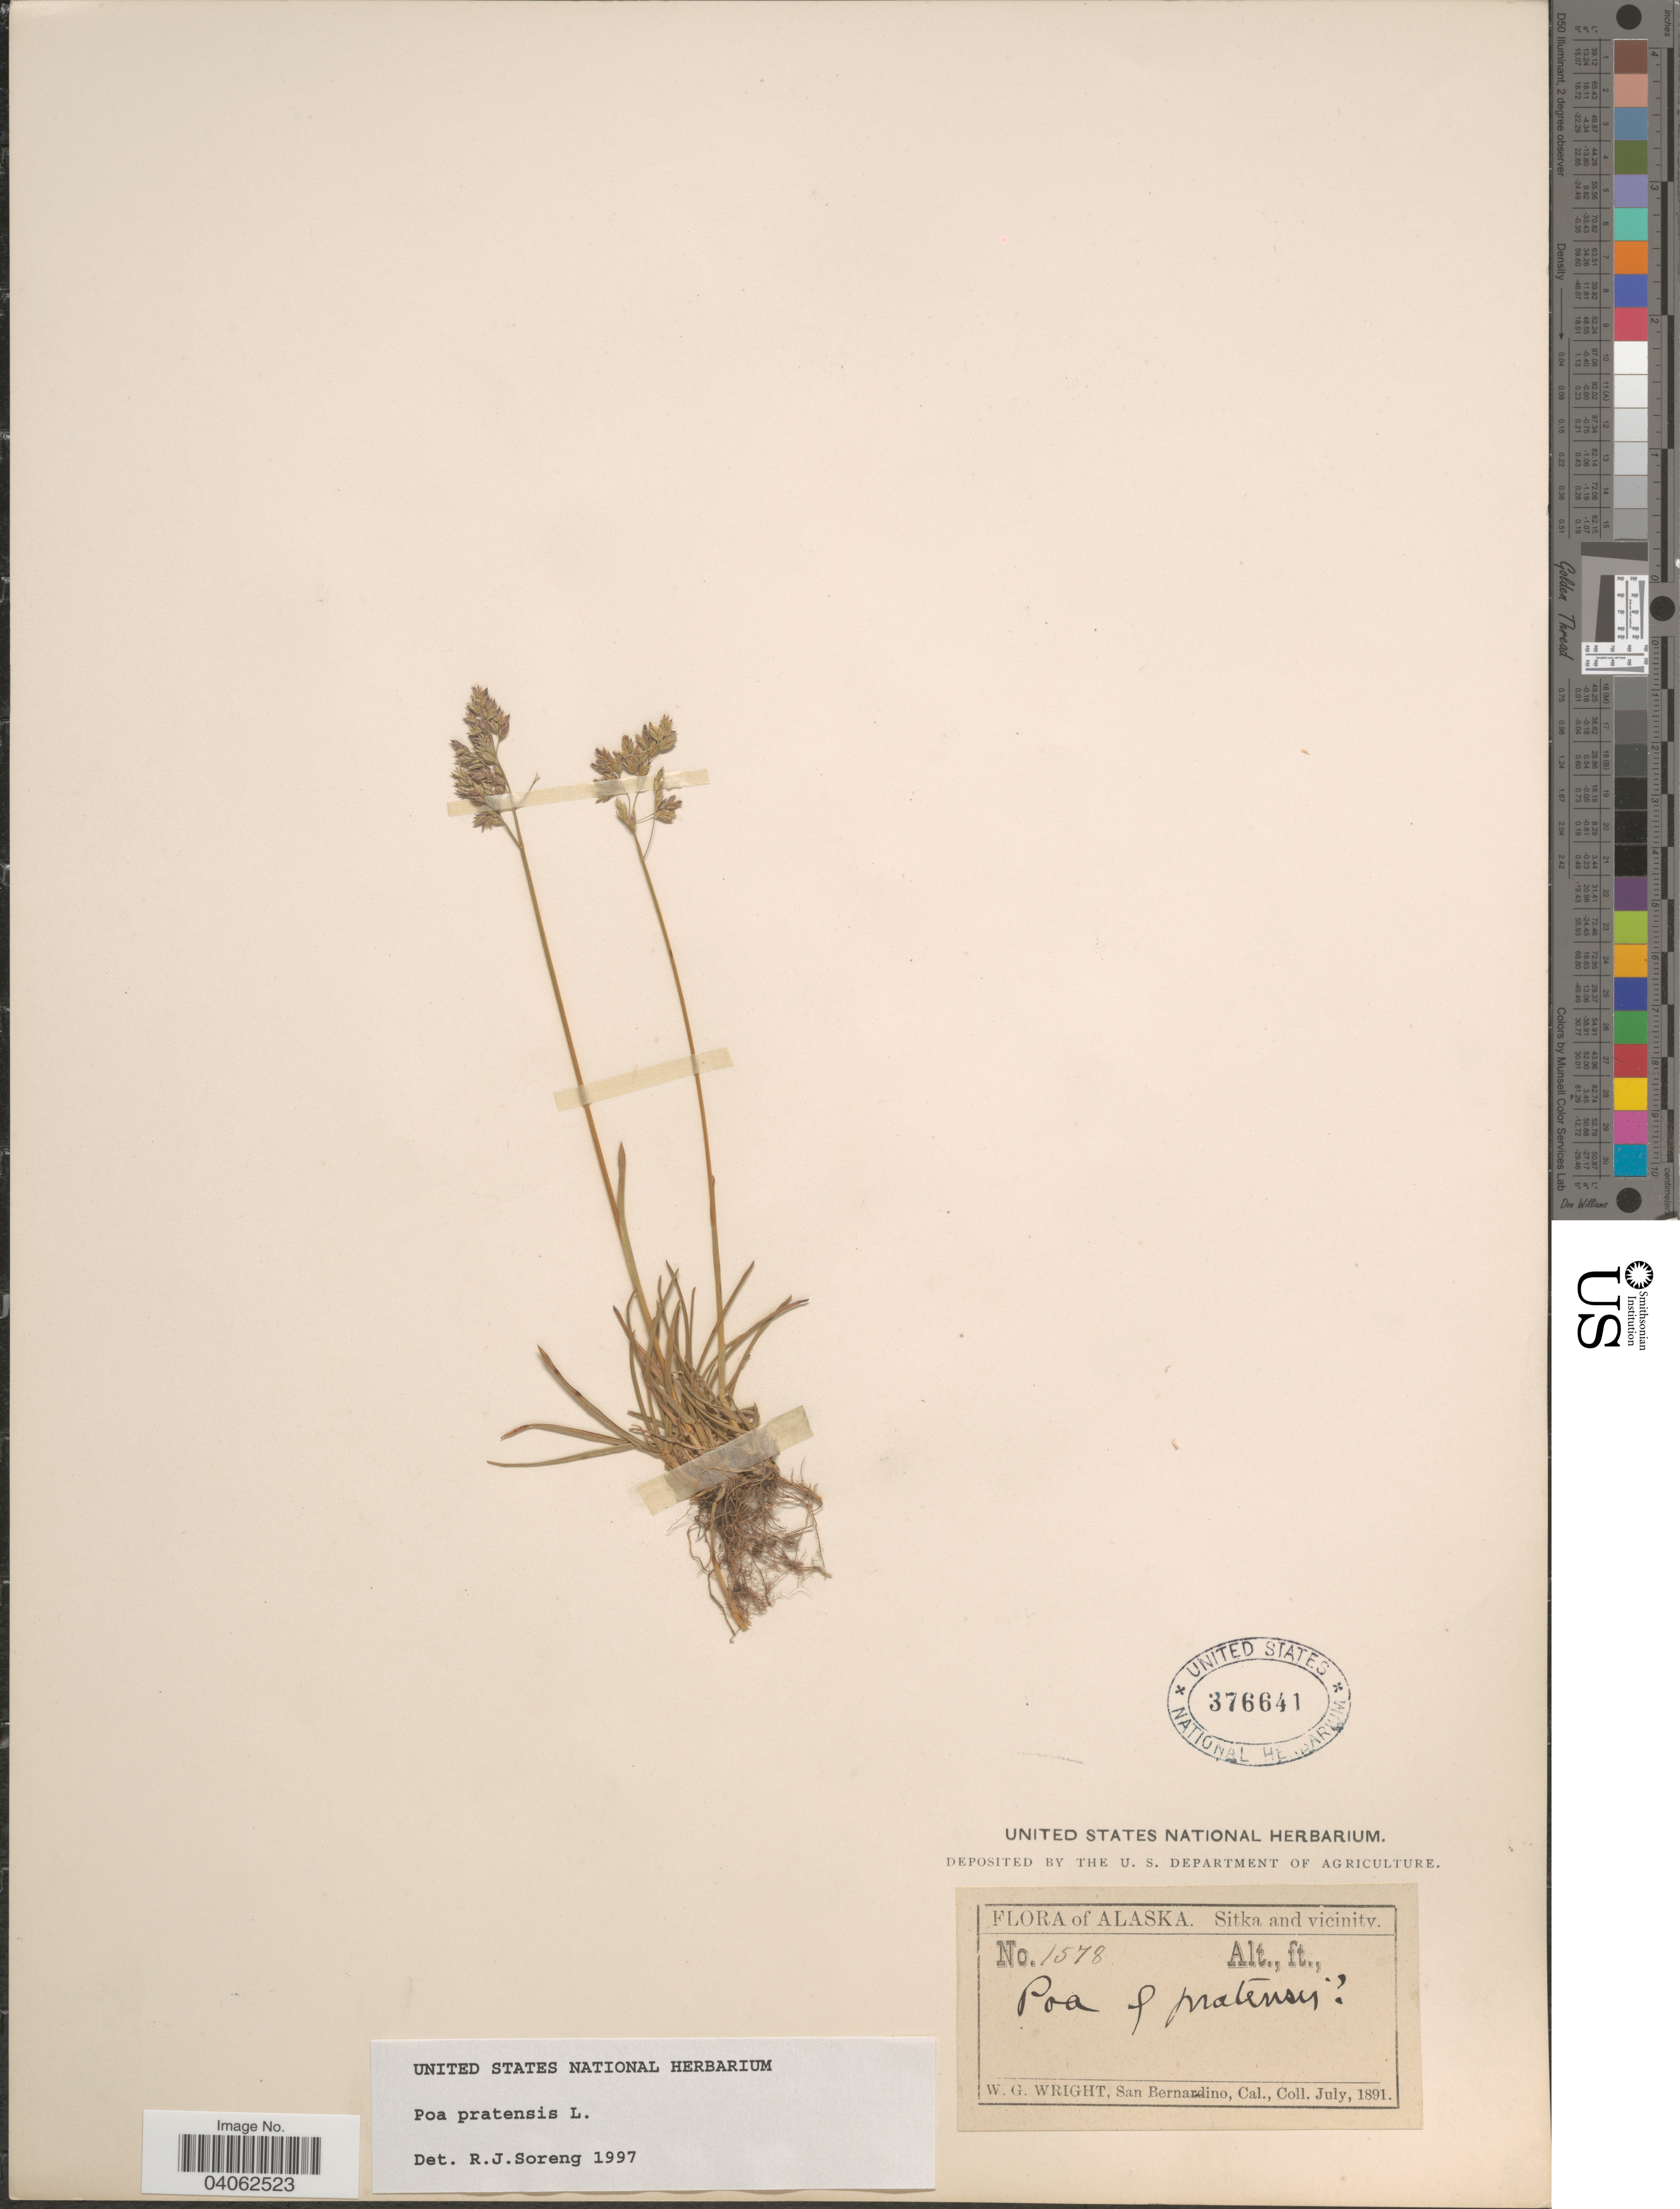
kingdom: Plantae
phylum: Tracheophyta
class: Liliopsida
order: Poales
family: Poaceae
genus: Poa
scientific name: Poa pratensis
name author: L.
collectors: W. G. Wright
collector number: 1578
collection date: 1891-07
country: United States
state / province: Alaska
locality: Sitka and vicinity.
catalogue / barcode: US 376641